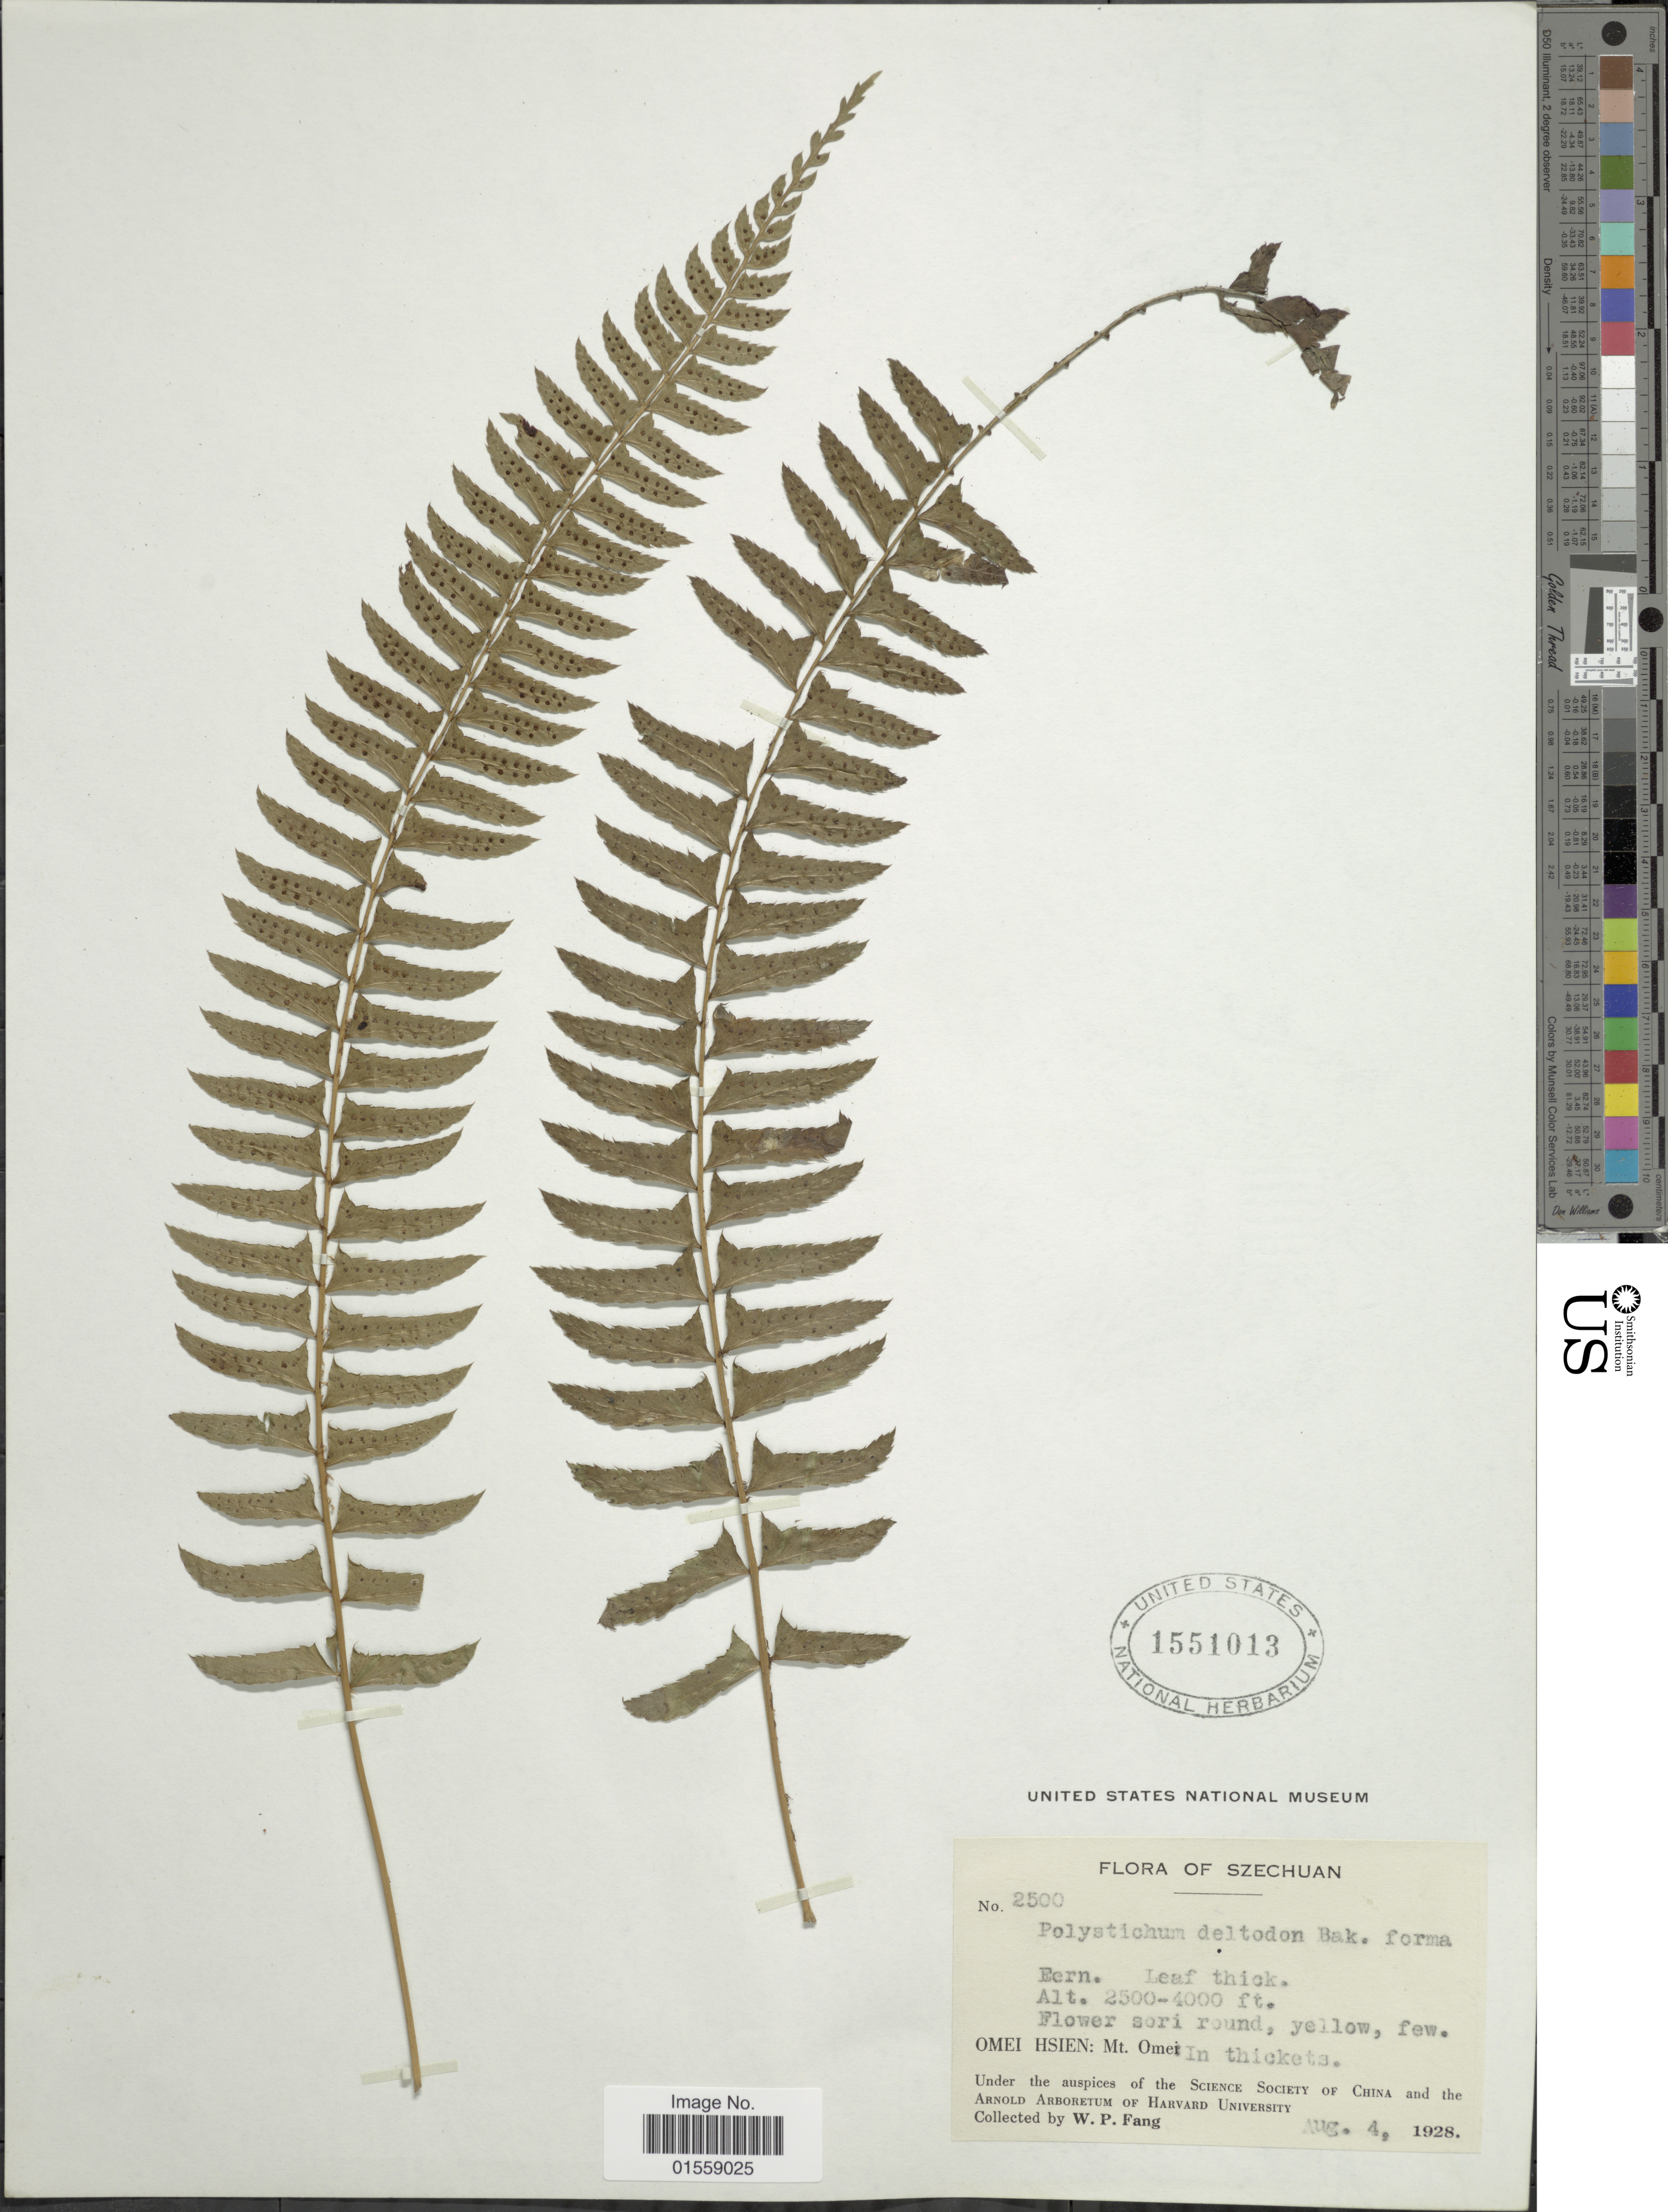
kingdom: Plantae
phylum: Tracheophyta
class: Polypodiopsida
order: Polypodiales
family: Dryopteridaceae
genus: Polystichum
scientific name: Polystichum deltodon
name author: (Baker) Diels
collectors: W. P. Fang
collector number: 2500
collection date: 1928-08-04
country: China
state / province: Sichuan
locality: Szechuan, Ome Hsien: Mt. Omei: in thickets.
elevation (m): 762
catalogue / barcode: US 1551013